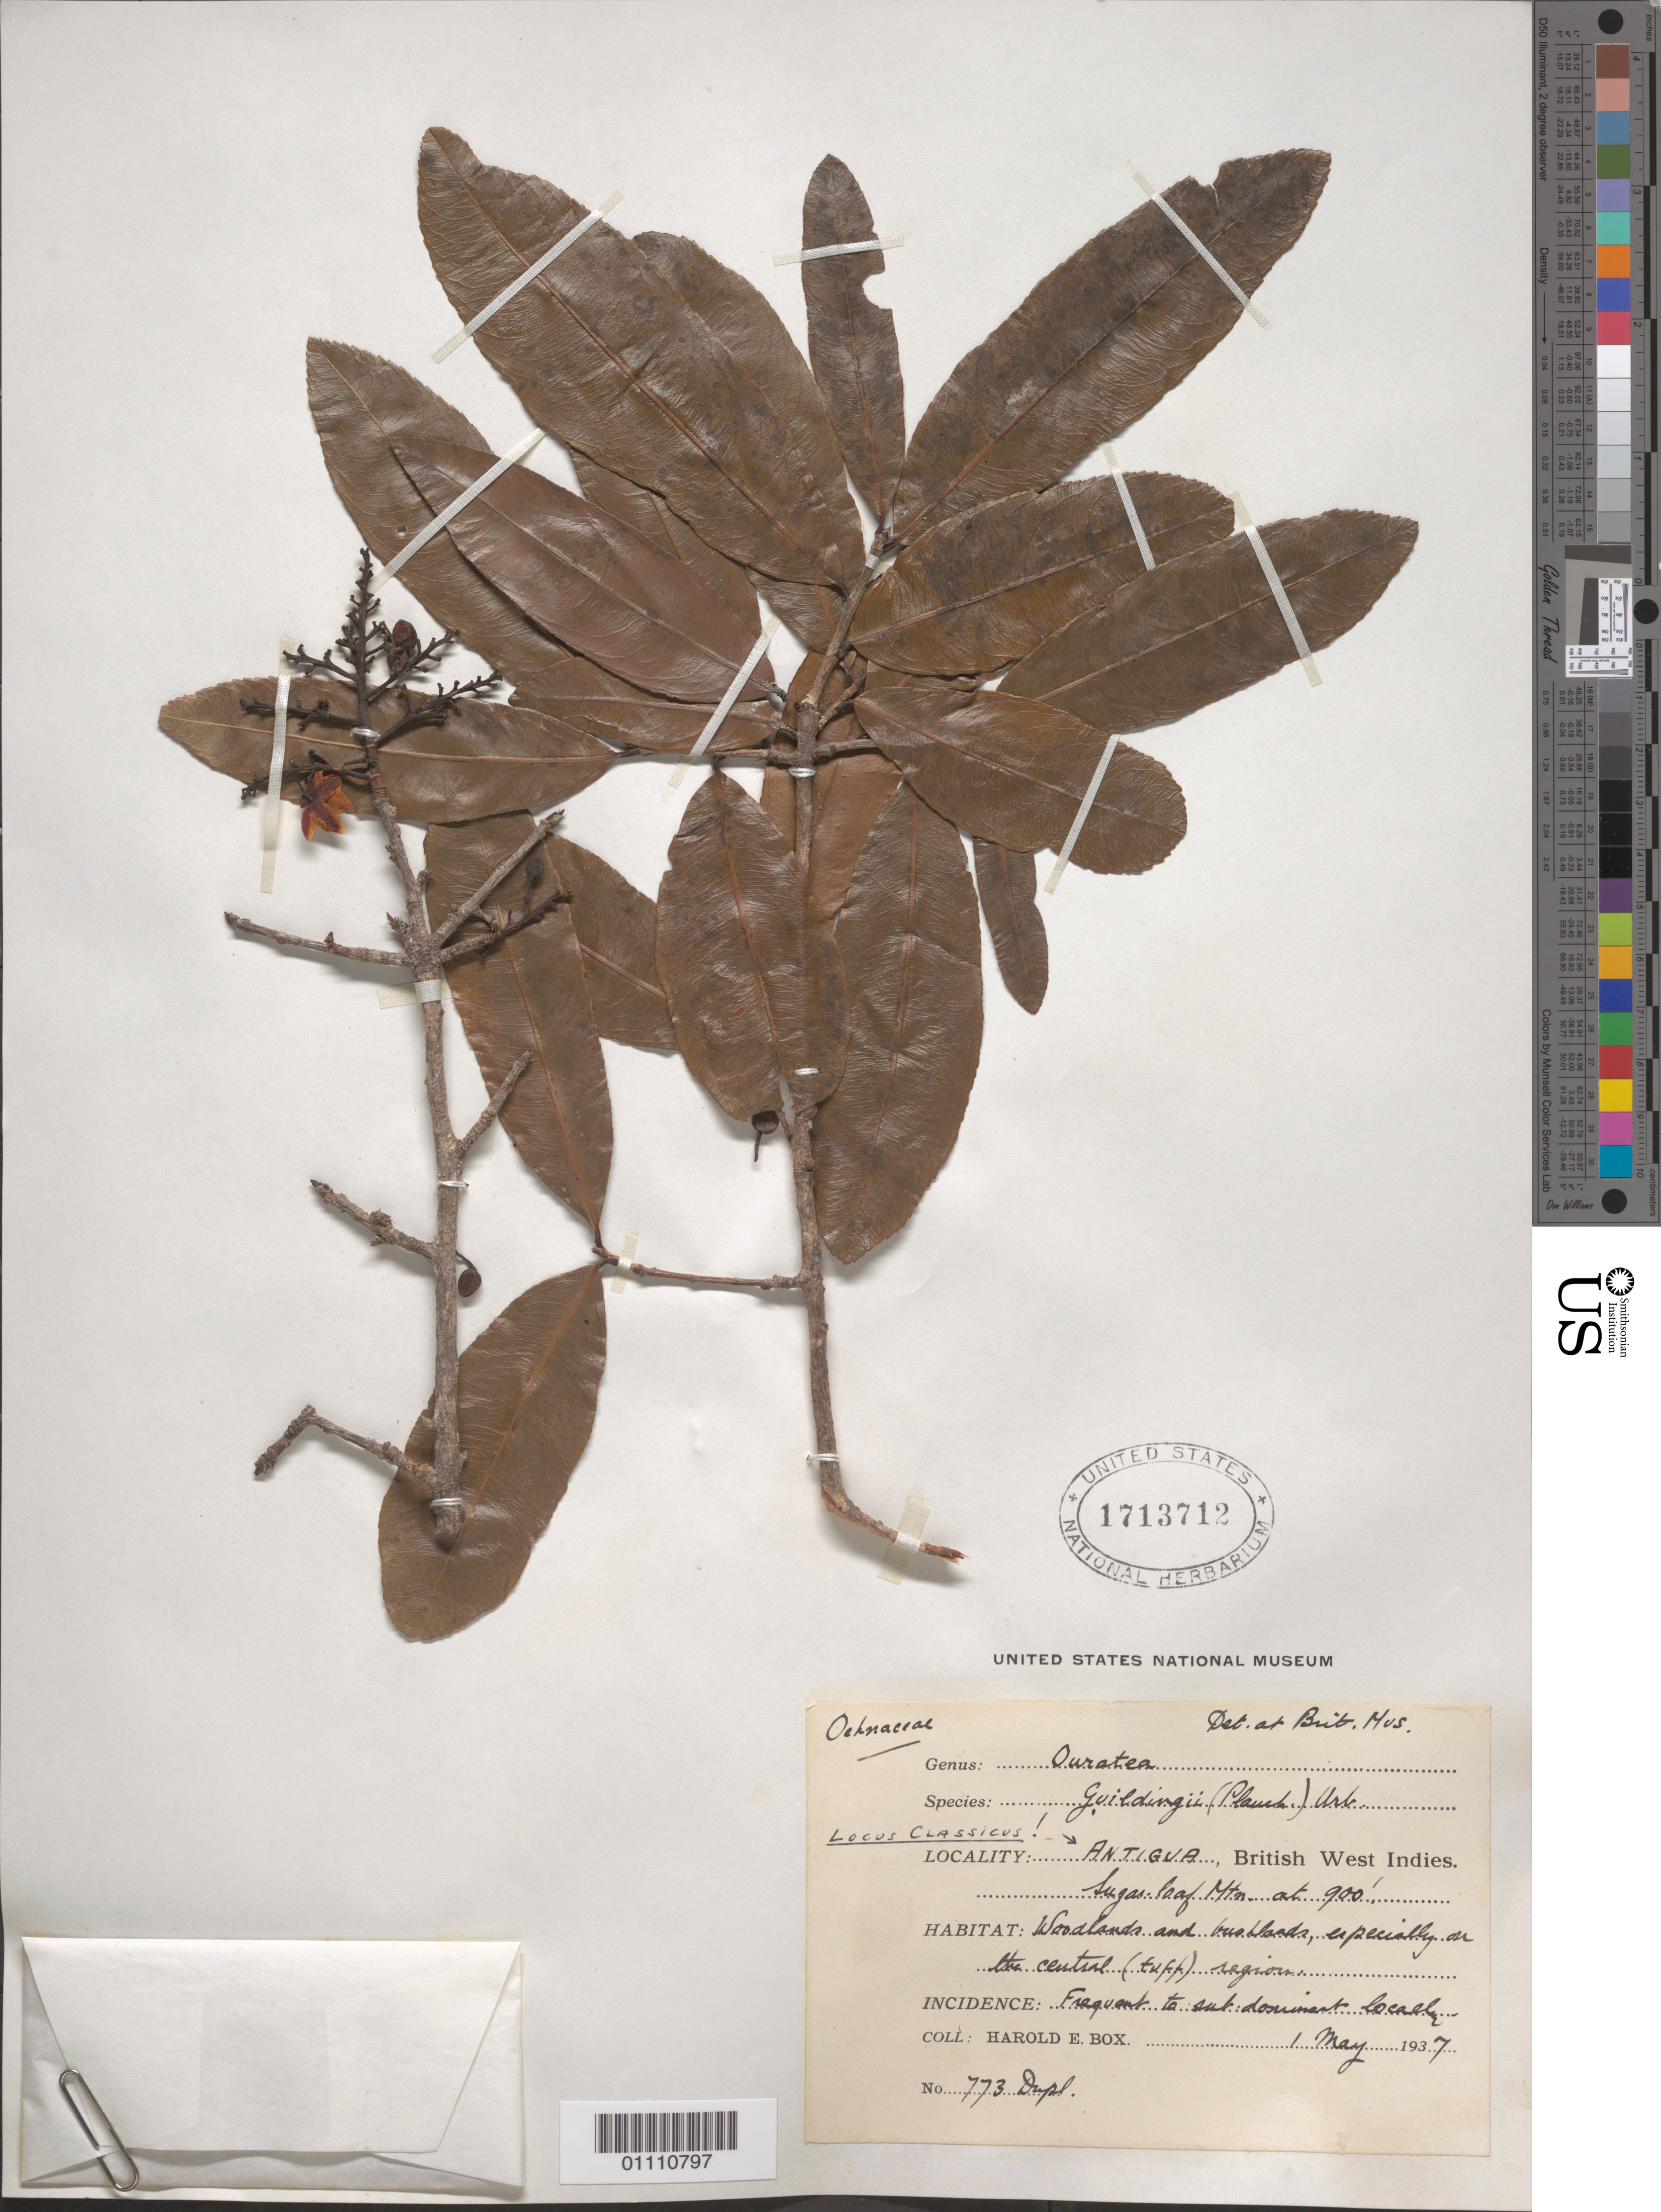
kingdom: Plantae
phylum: Tracheophyta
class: Magnoliopsida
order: Malpighiales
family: Ochnaceae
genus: Ouratea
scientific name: Ouratea guildingii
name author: (Planch.) Urb.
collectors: H. E. Box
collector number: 773 Dupl.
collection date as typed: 01 May 1937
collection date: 1937-05-01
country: Antigua and Barbuda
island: Antigua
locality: Sugar loaf Mtn.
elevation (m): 274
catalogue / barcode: US 1713712